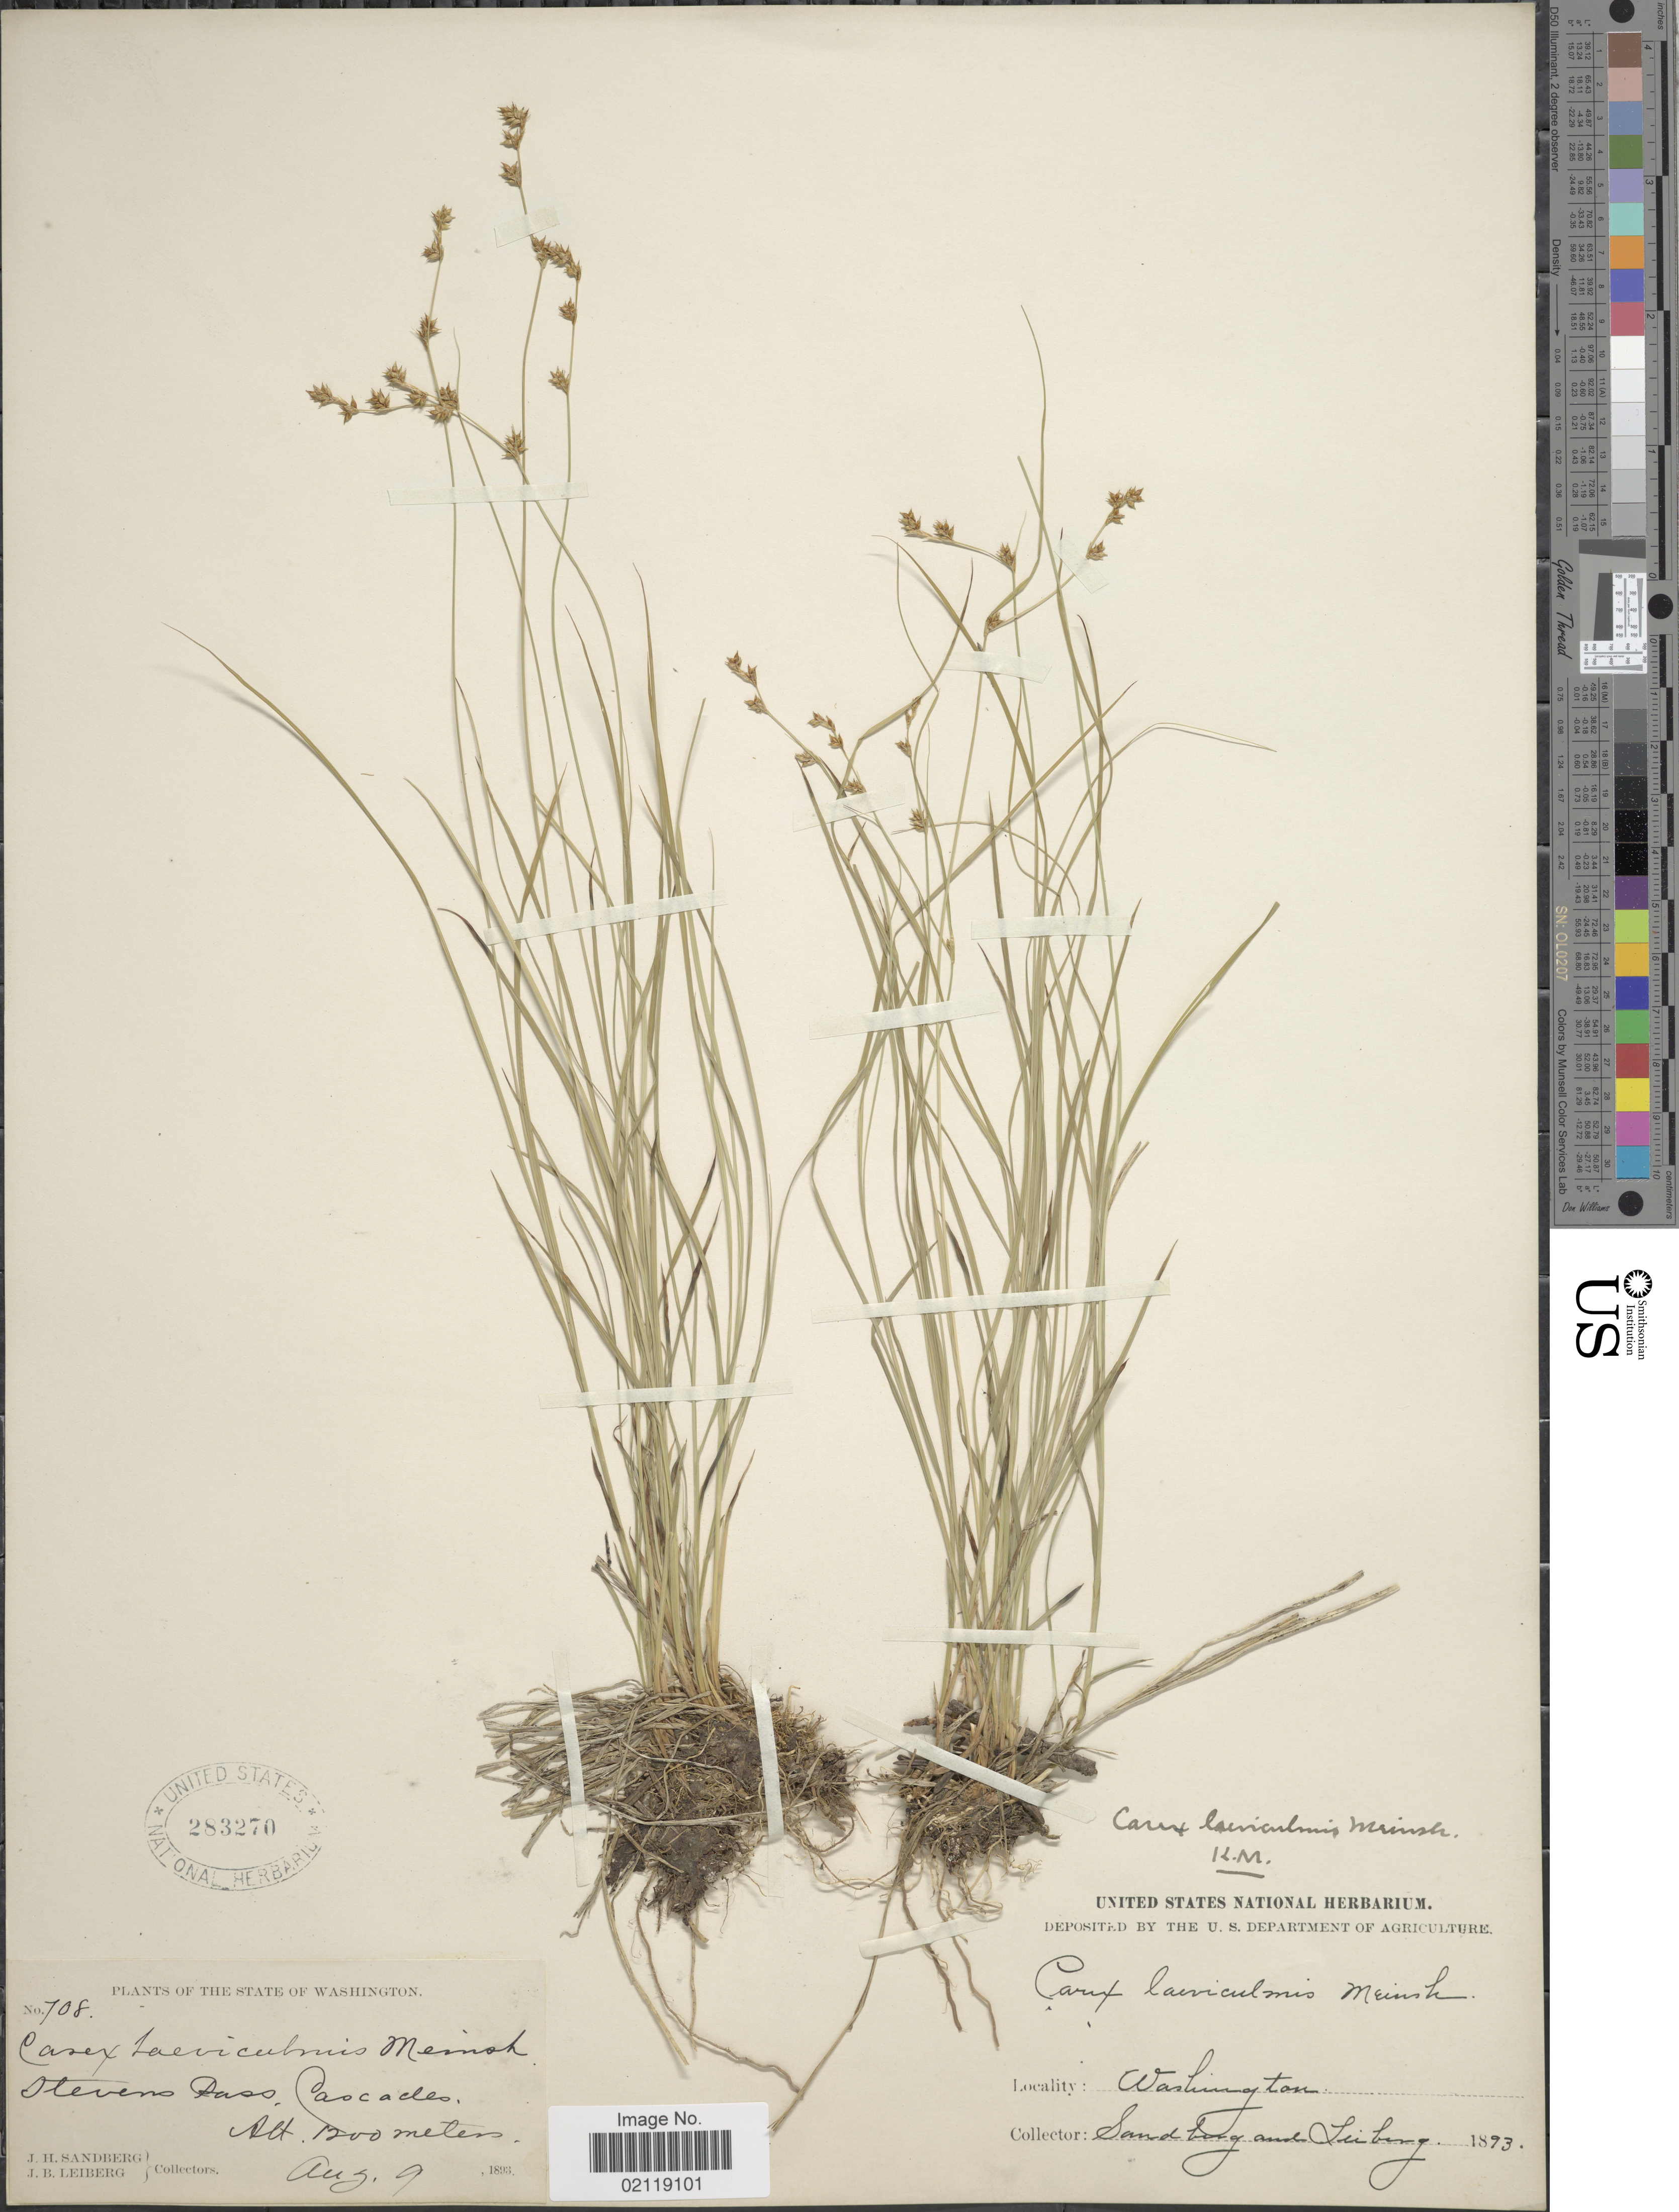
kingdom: Plantae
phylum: Tracheophyta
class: Liliopsida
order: Poales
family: Cyperaceae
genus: Carex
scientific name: Carex laeviculmis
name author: Meinsh.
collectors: J. H. Sandberg & J. B. Leiberg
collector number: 708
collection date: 1893-08-09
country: United States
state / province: Washington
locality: Stevens Pass, Cascades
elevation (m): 1200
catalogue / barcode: US 283270